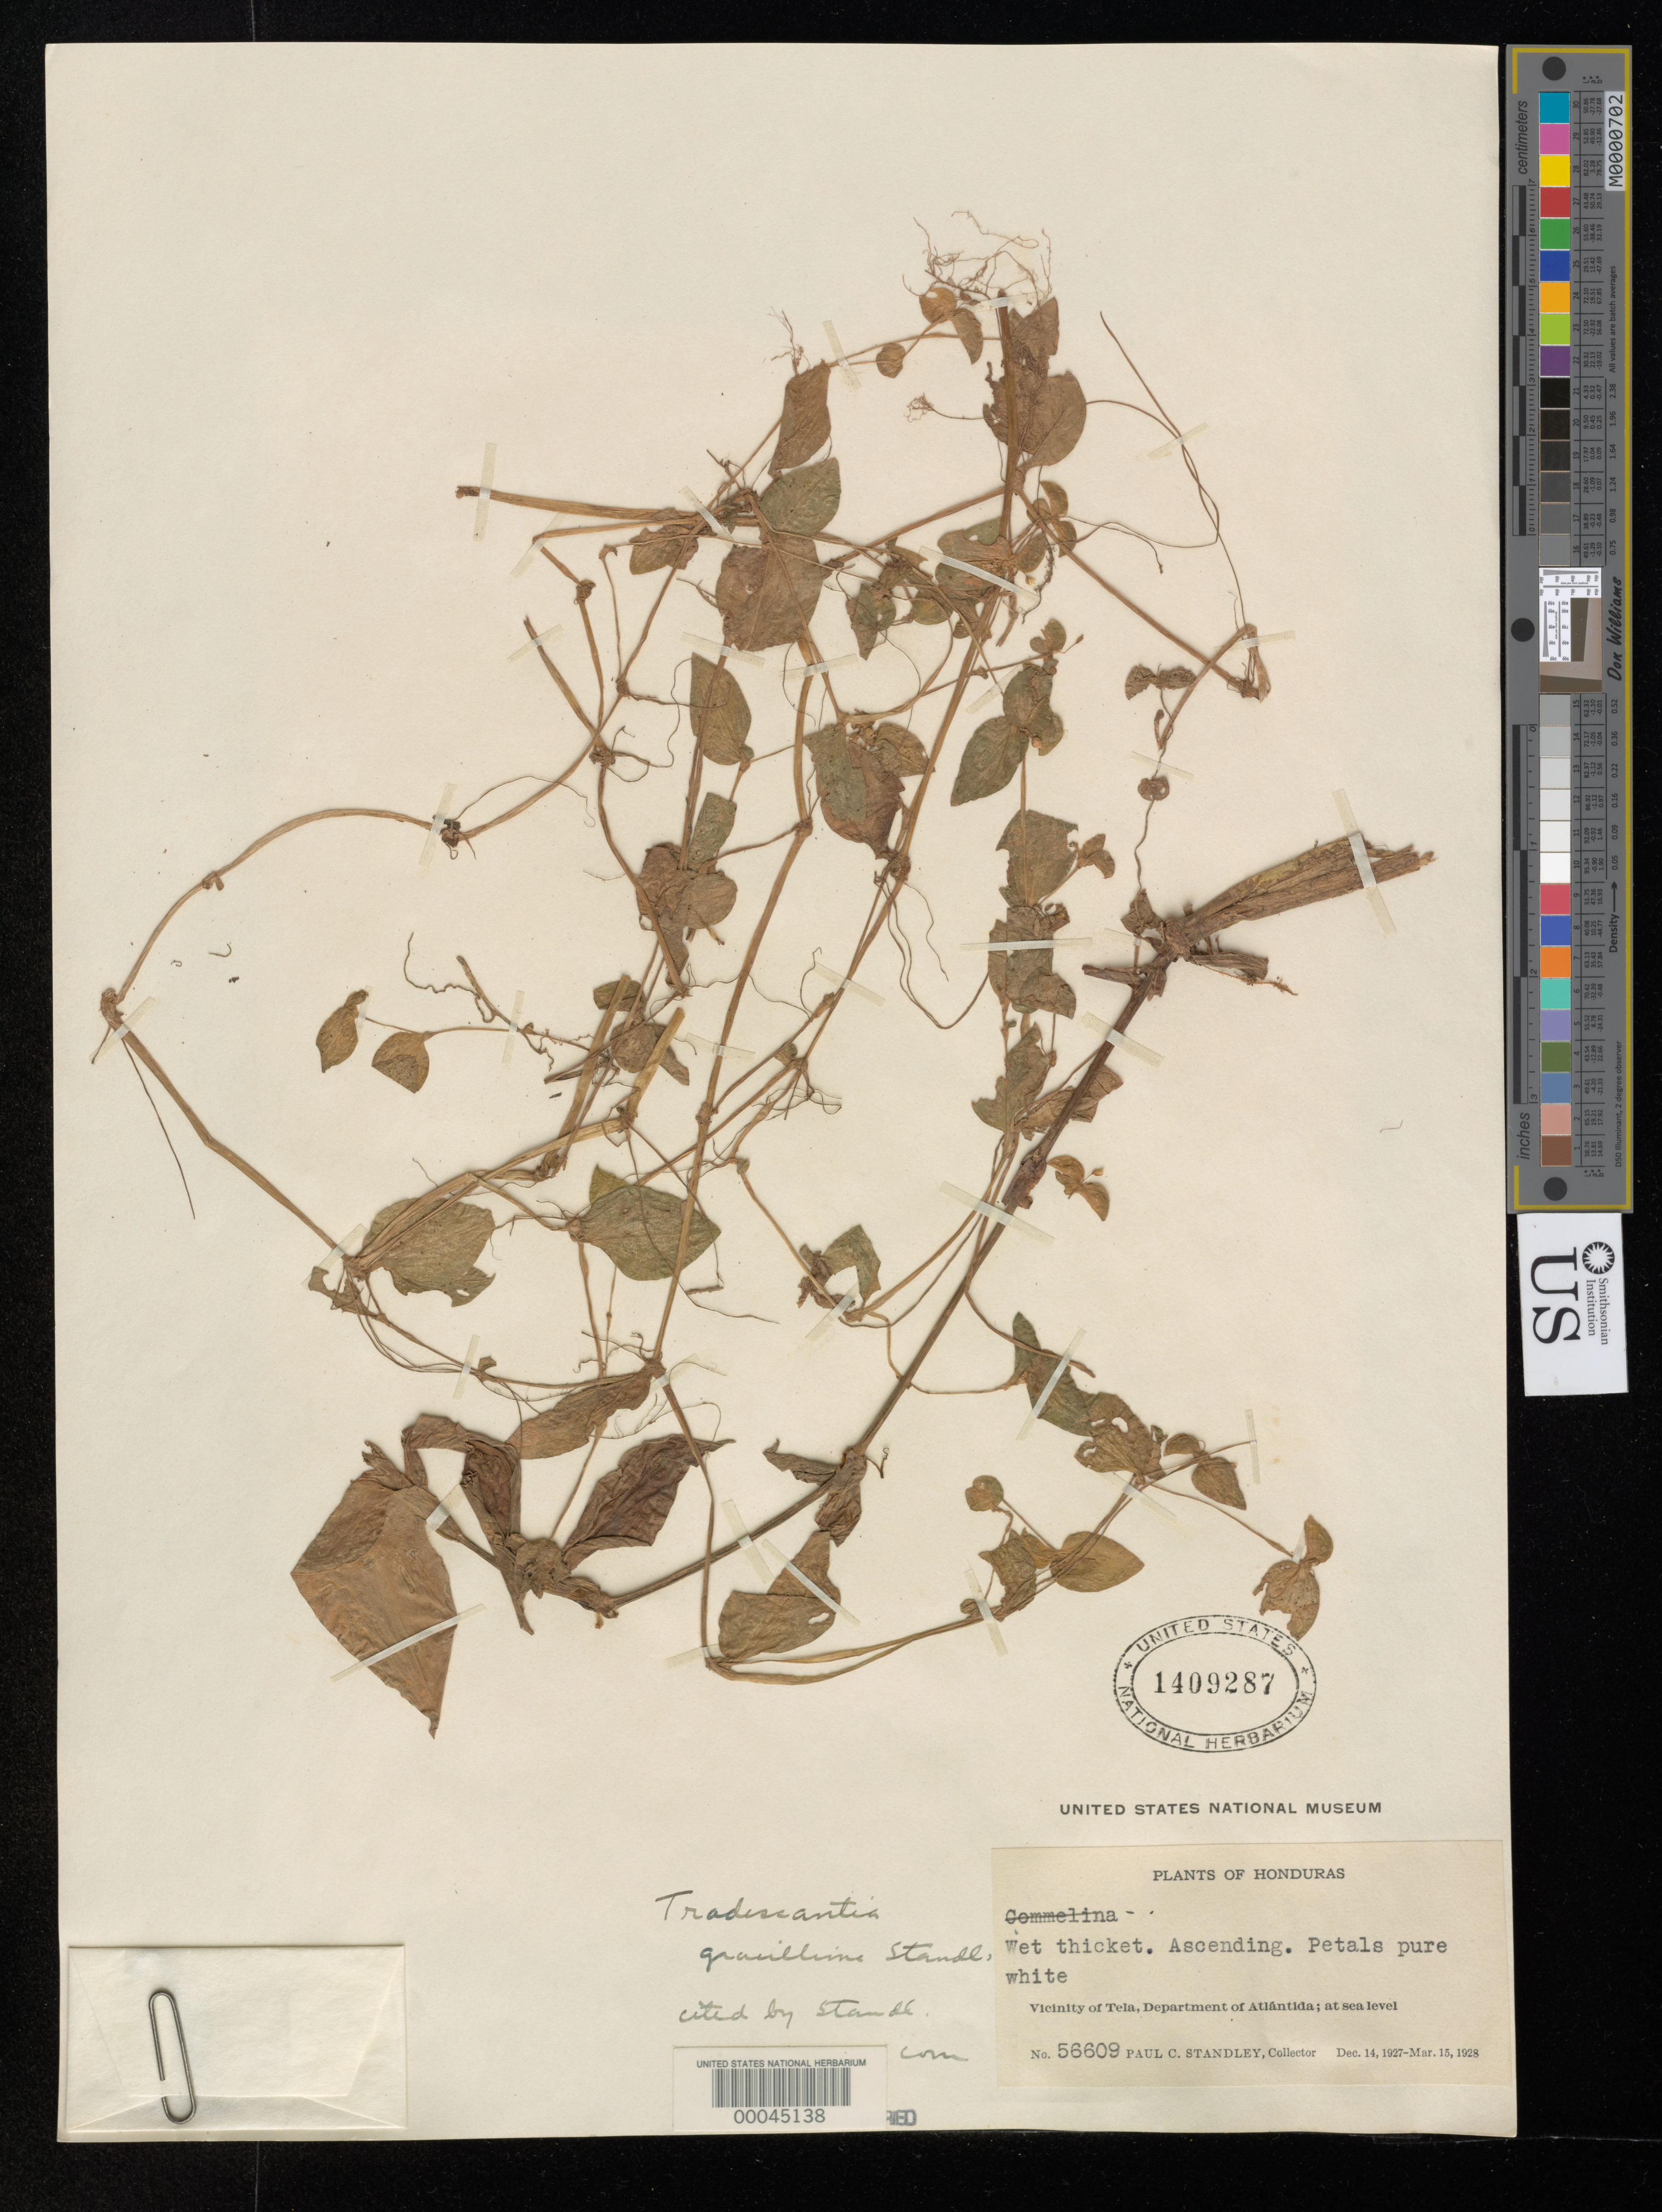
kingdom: Plantae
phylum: Tracheophyta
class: Liliopsida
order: Commelinales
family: Commelinaceae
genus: Tradescantia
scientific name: Tradescantia gracillima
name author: Standl.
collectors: P. C. Standley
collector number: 56609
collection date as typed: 14 Dec 1927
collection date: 1927-12-14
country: Honduras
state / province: Atlántida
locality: Near Tela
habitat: Wet thicket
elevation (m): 1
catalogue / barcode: US 1409287